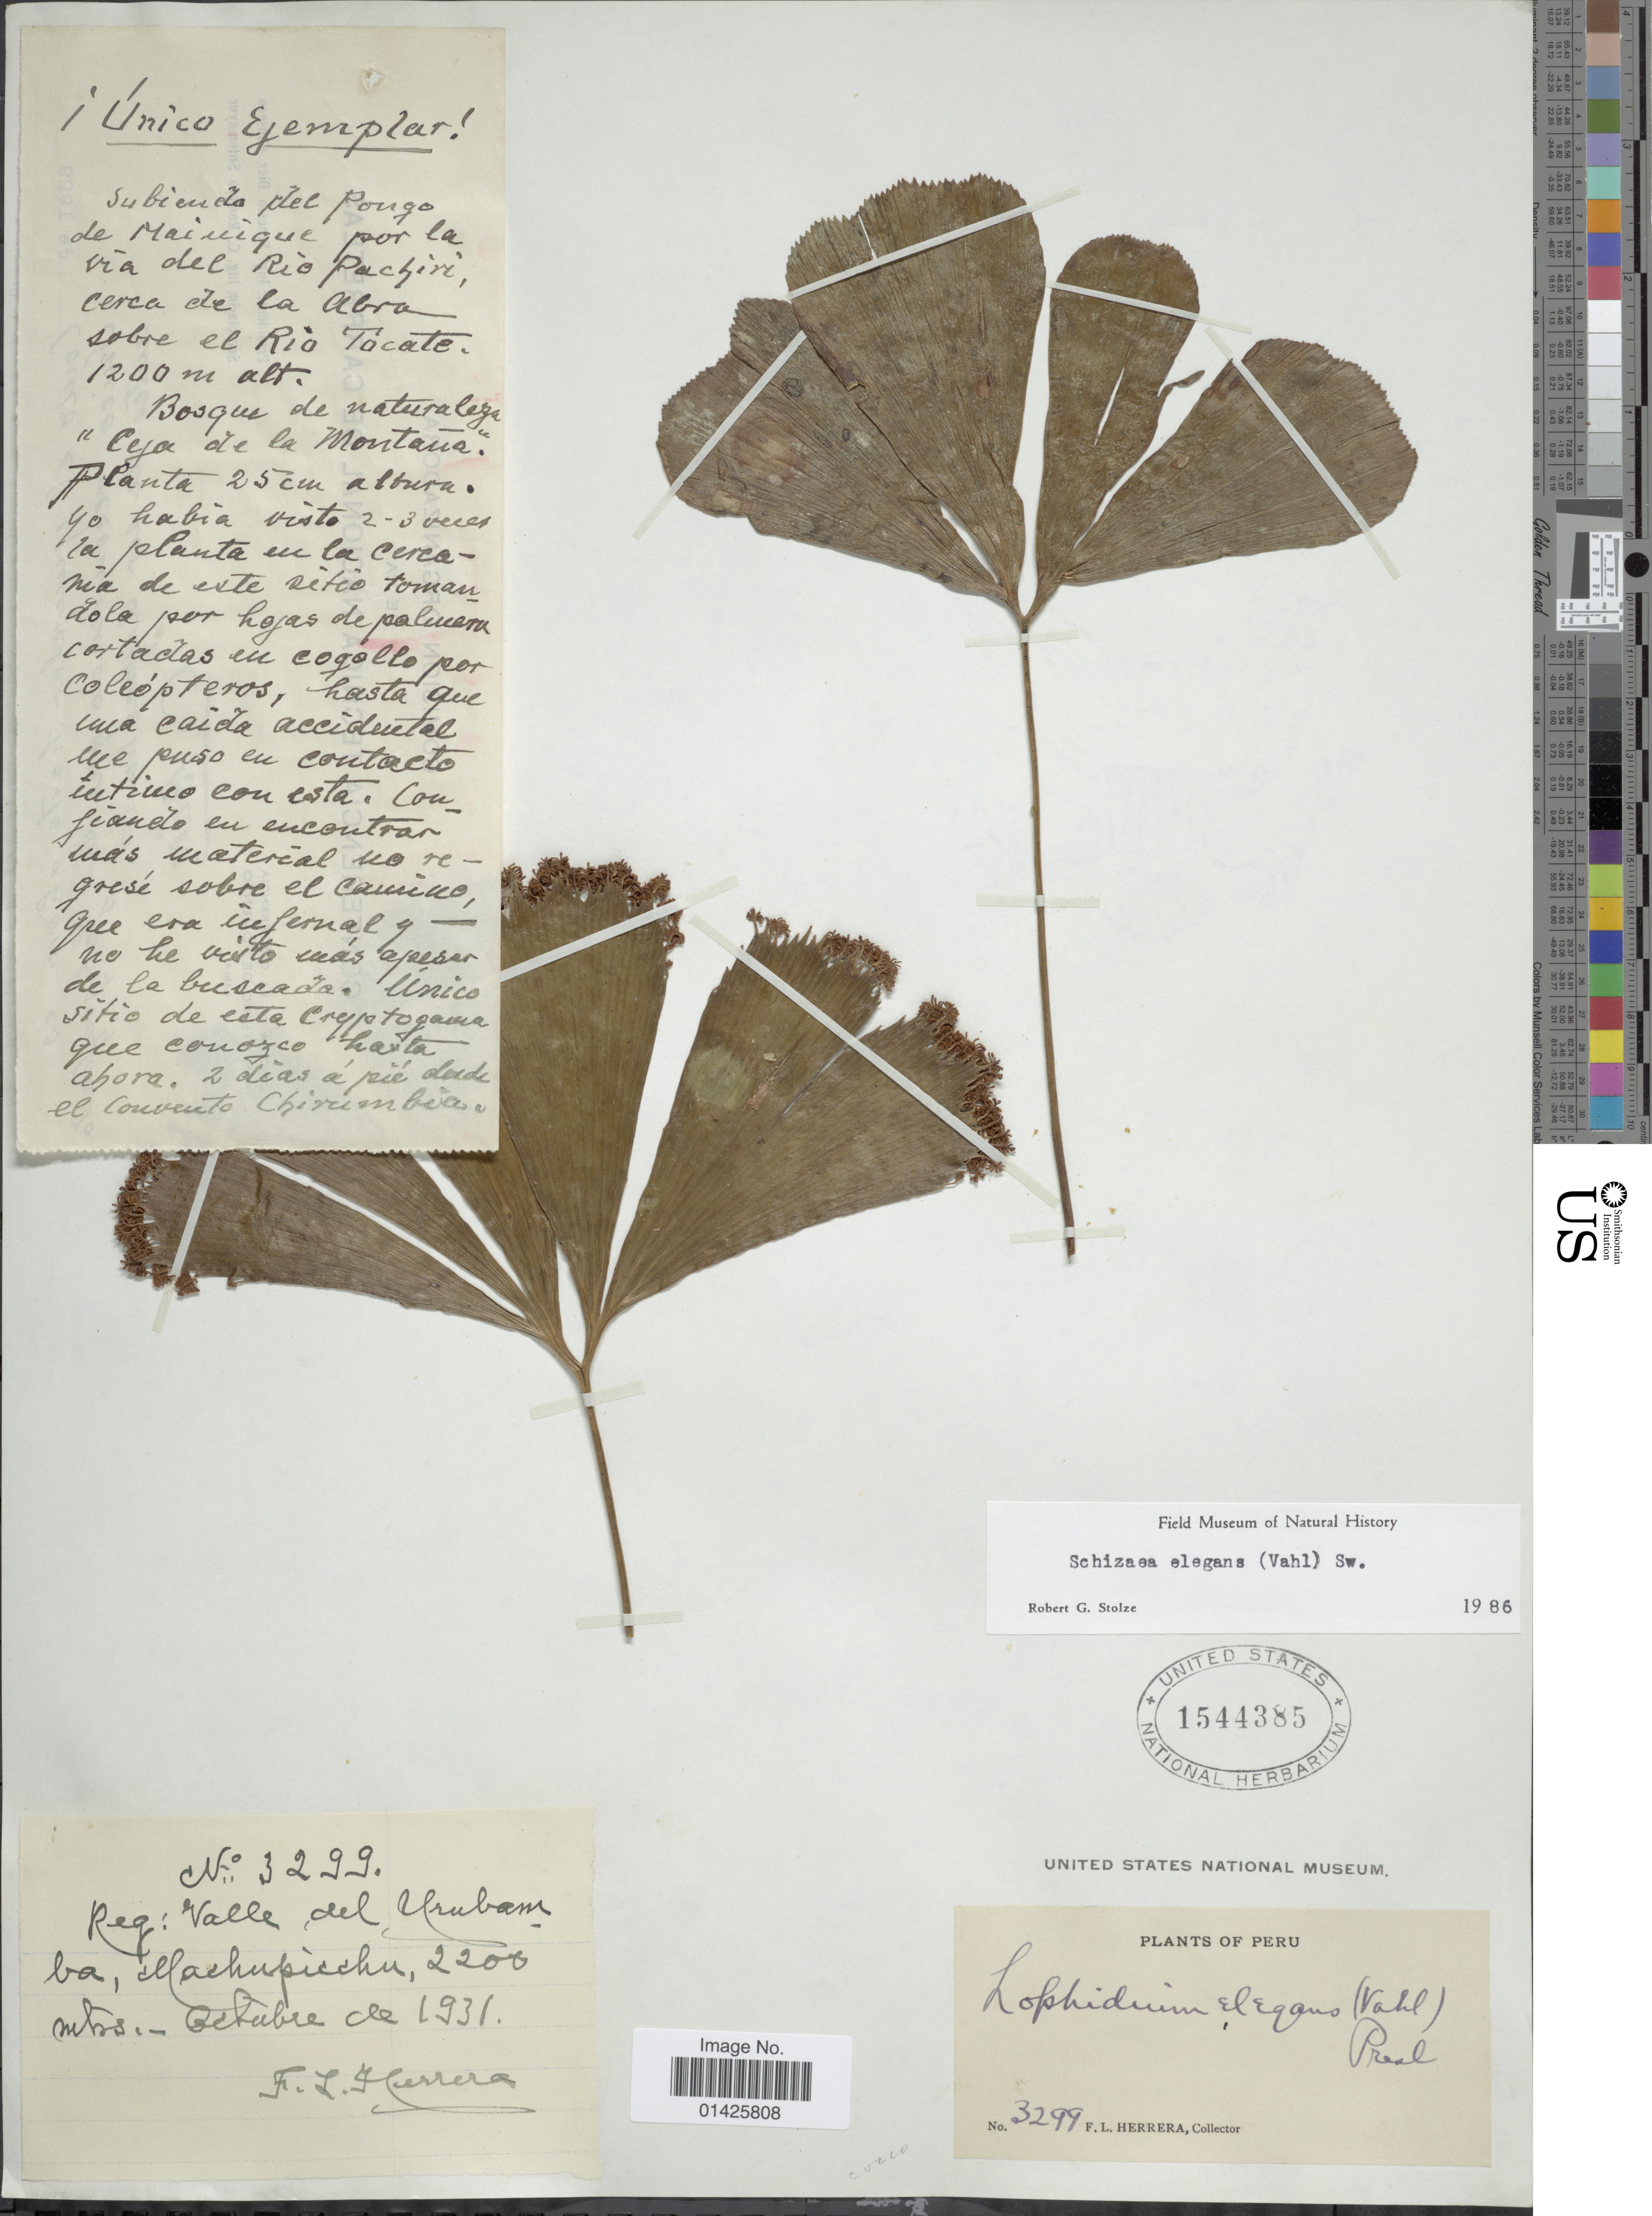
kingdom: Plantae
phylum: Tracheophyta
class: Polypodiopsida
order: Schizaeales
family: Schizaeaceae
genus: Schizaea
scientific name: Schizaea elegans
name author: (Vahl) Sw.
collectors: F. L. Herrera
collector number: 3299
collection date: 1931-10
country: Peru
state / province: Cusco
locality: Reg: Valle del Yrubamba, Machupicchu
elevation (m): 2200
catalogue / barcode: US 1544385